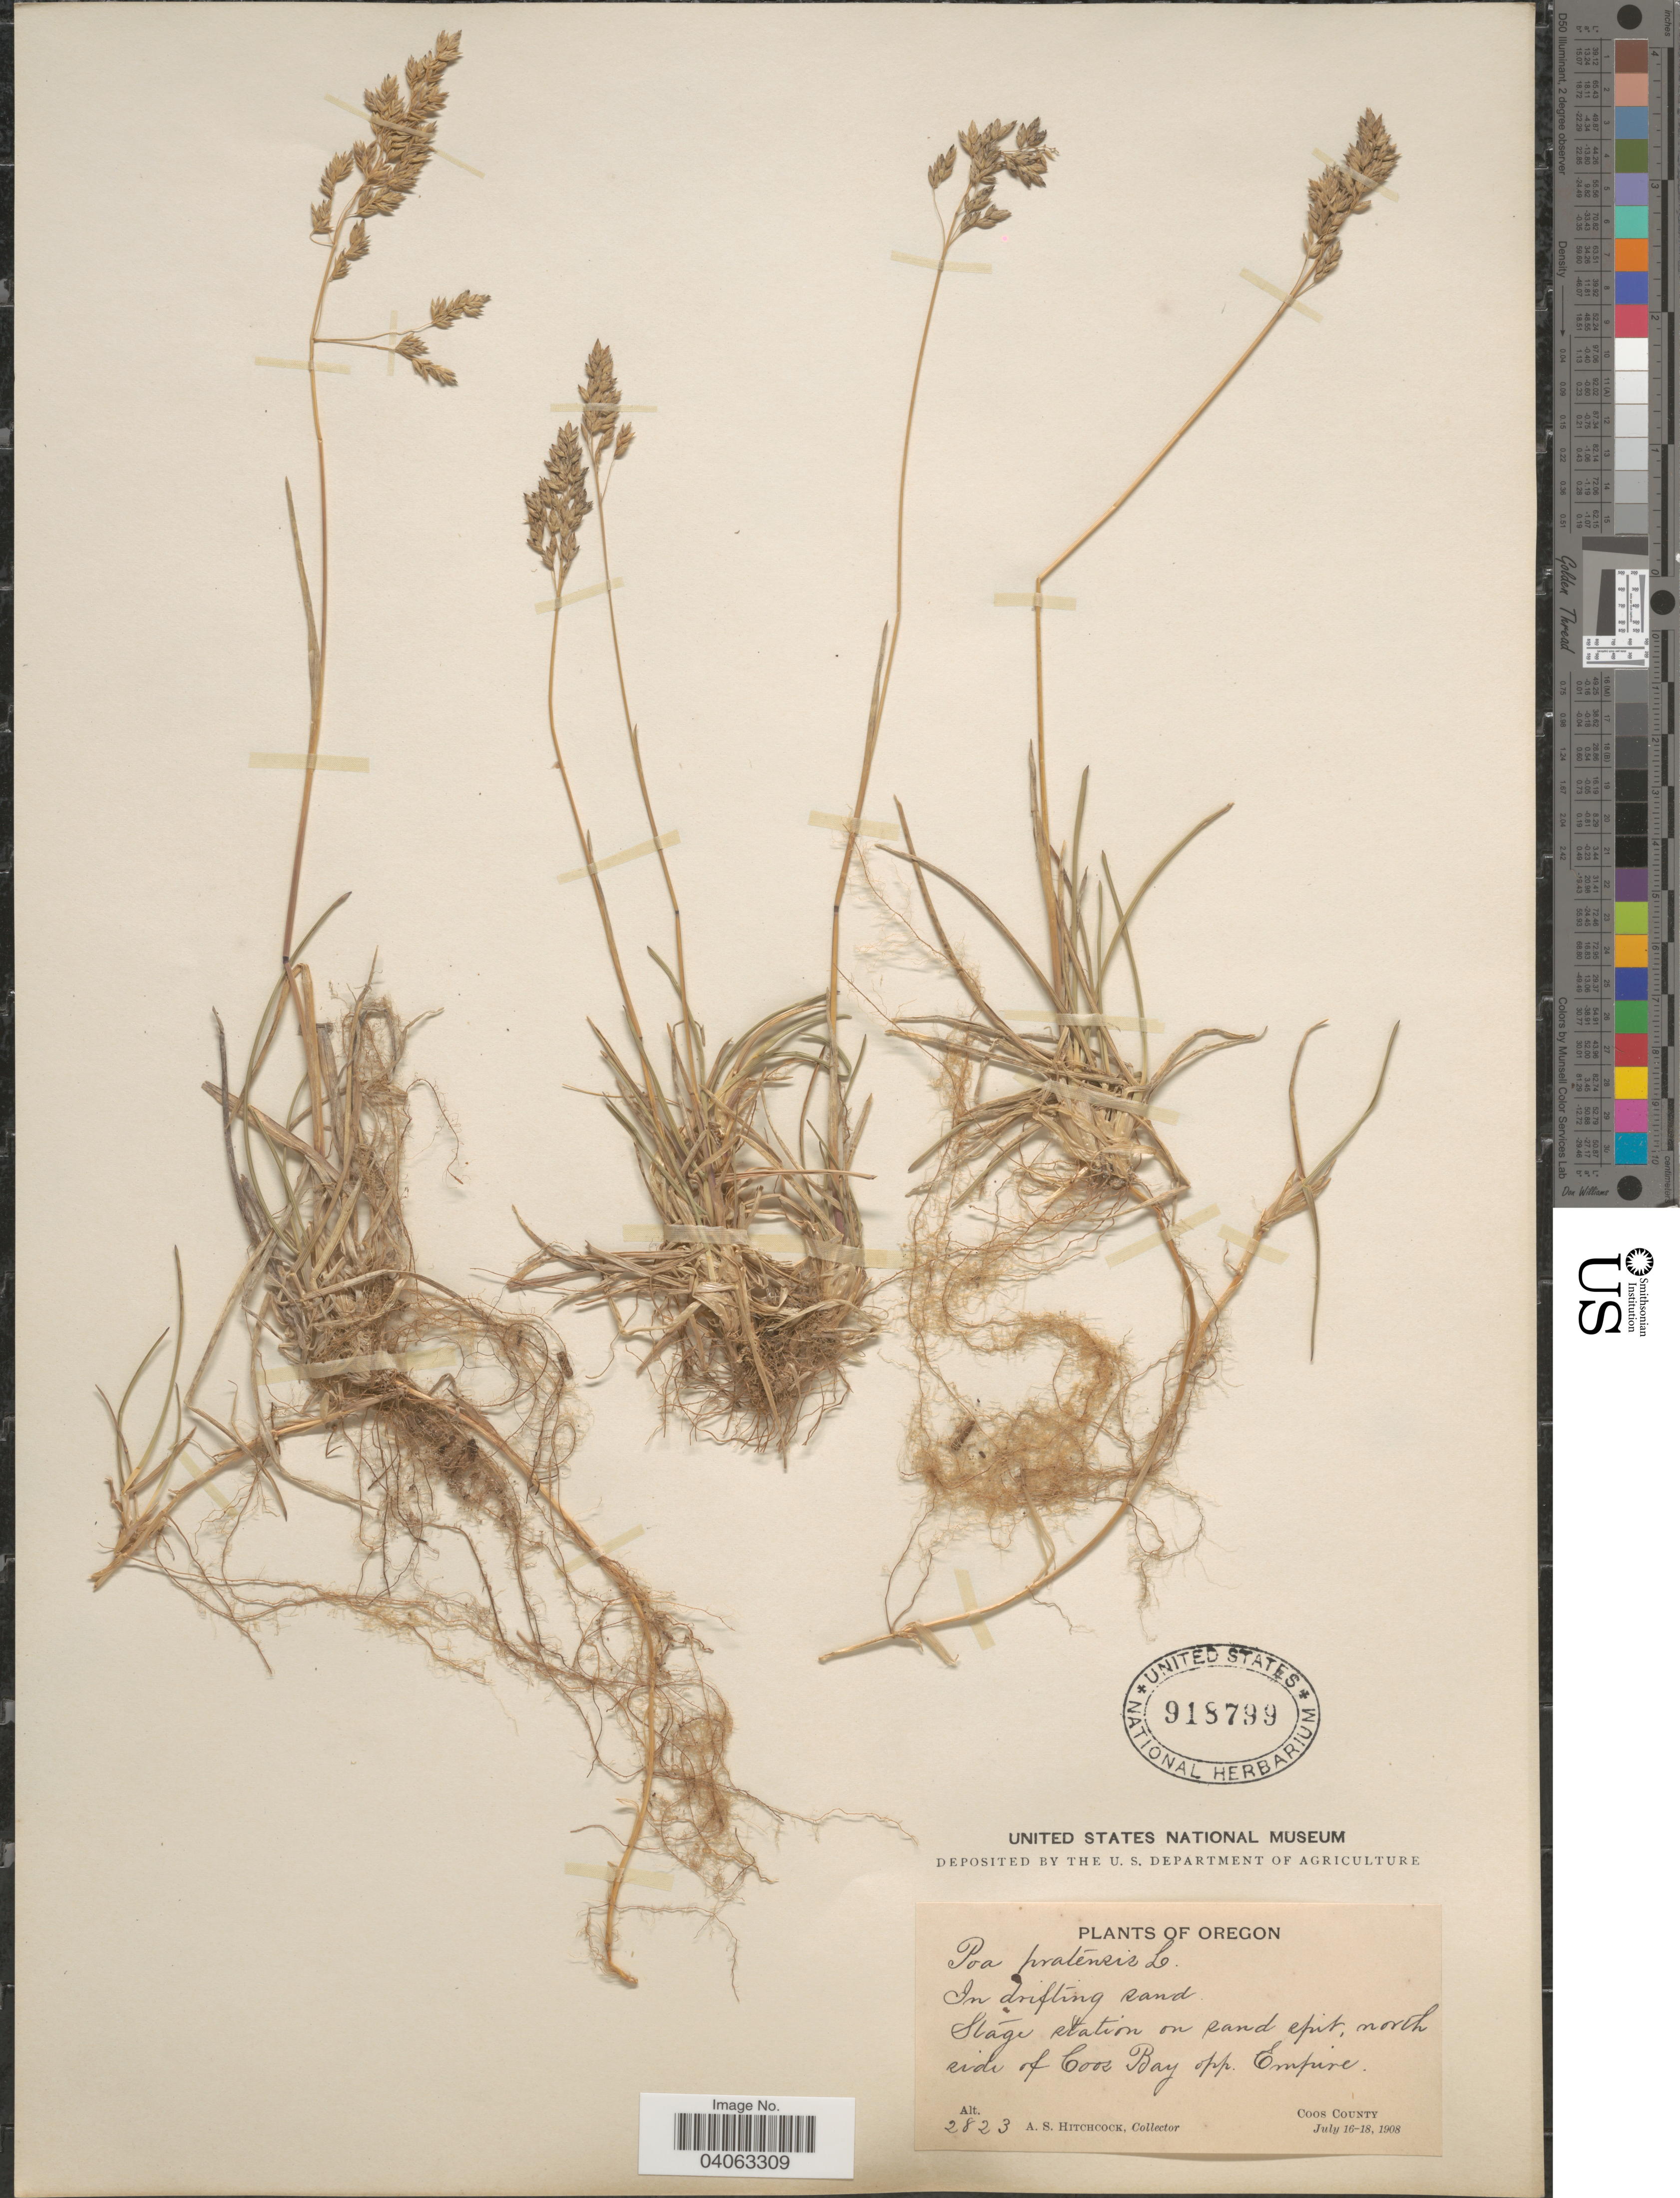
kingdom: Plantae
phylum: Tracheophyta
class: Liliopsida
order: Poales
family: Poaceae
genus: Poa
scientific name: Poa pratensis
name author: L.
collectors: A. S. Hitchcock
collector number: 2823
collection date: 1908-07-16/1908-07-18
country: United States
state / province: Oregon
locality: Stage station on sand spit, north side of Coos Bay opp. Empire. Coos County.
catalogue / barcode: US 918799